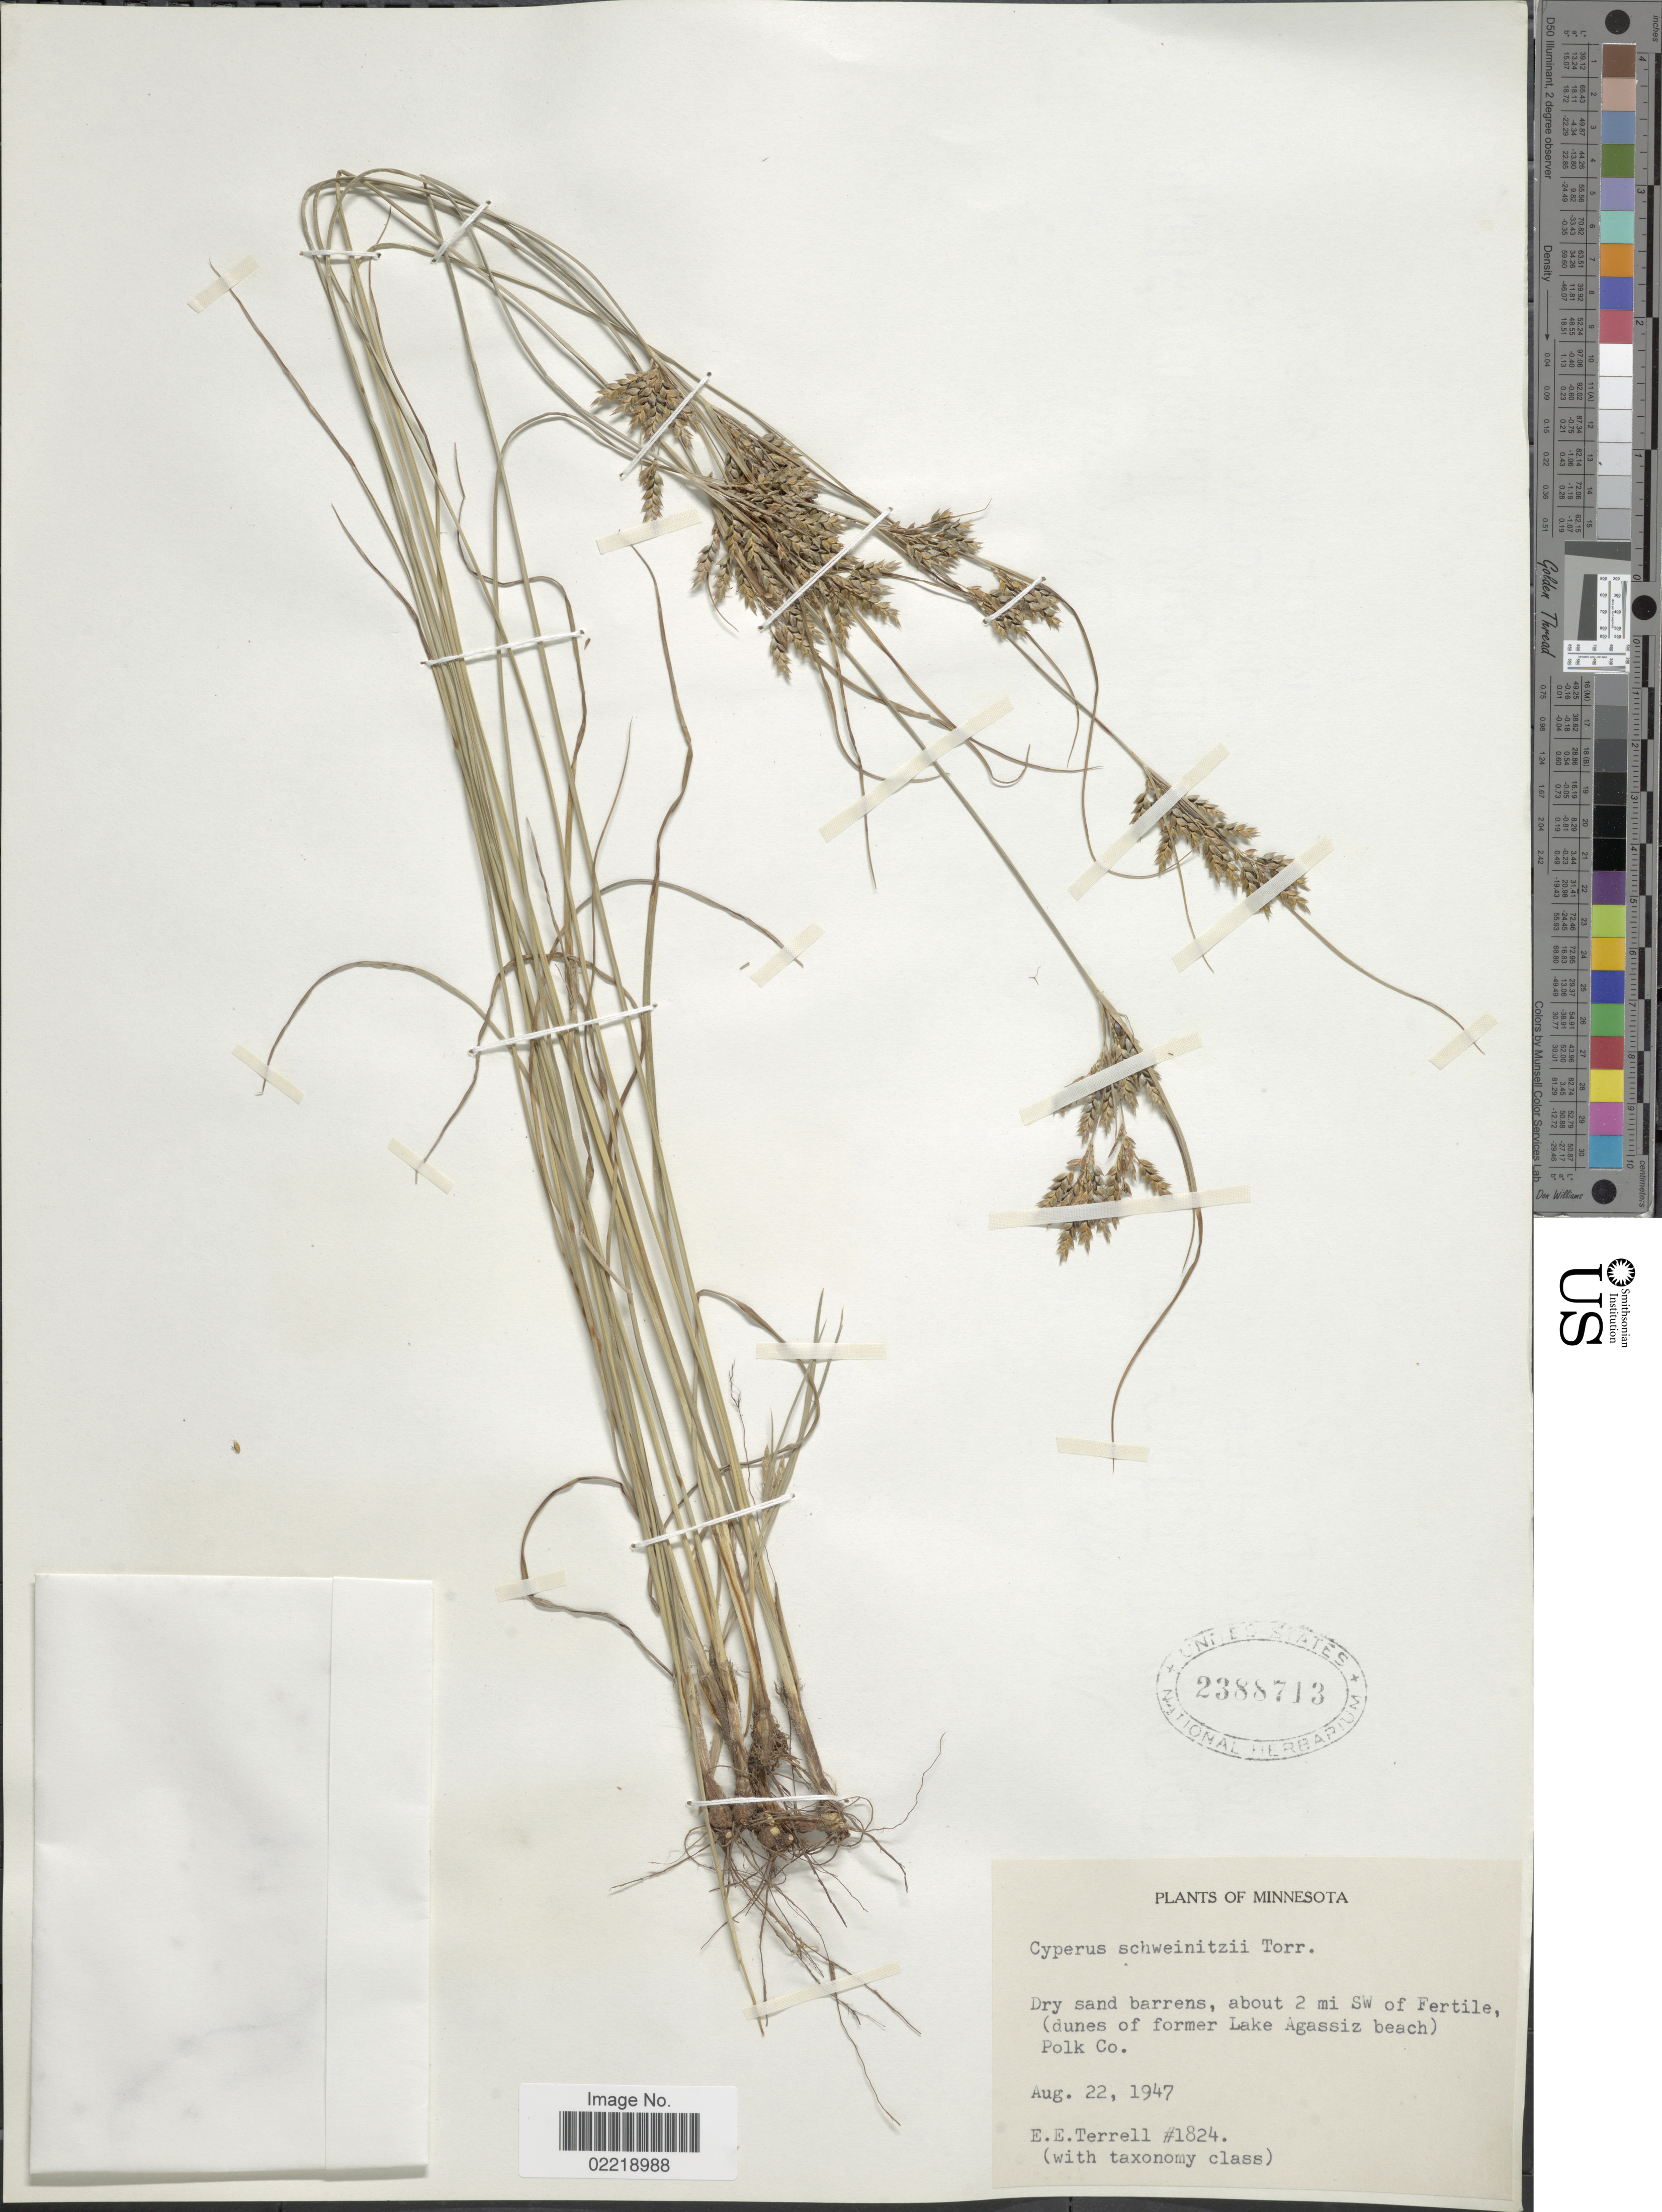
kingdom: Plantae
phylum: Tracheophyta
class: Liliopsida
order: Poales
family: Cyperaceae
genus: Cyperus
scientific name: Cyperus schweinitzii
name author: Torr.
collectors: E. E. Terrell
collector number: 1824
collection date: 1947-08-22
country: United States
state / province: Minnesota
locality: Dry sand barrens, about 2 mi SW of Fertile, (dunes of former Lake Agassiz Beach) Polk Co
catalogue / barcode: US 2388713